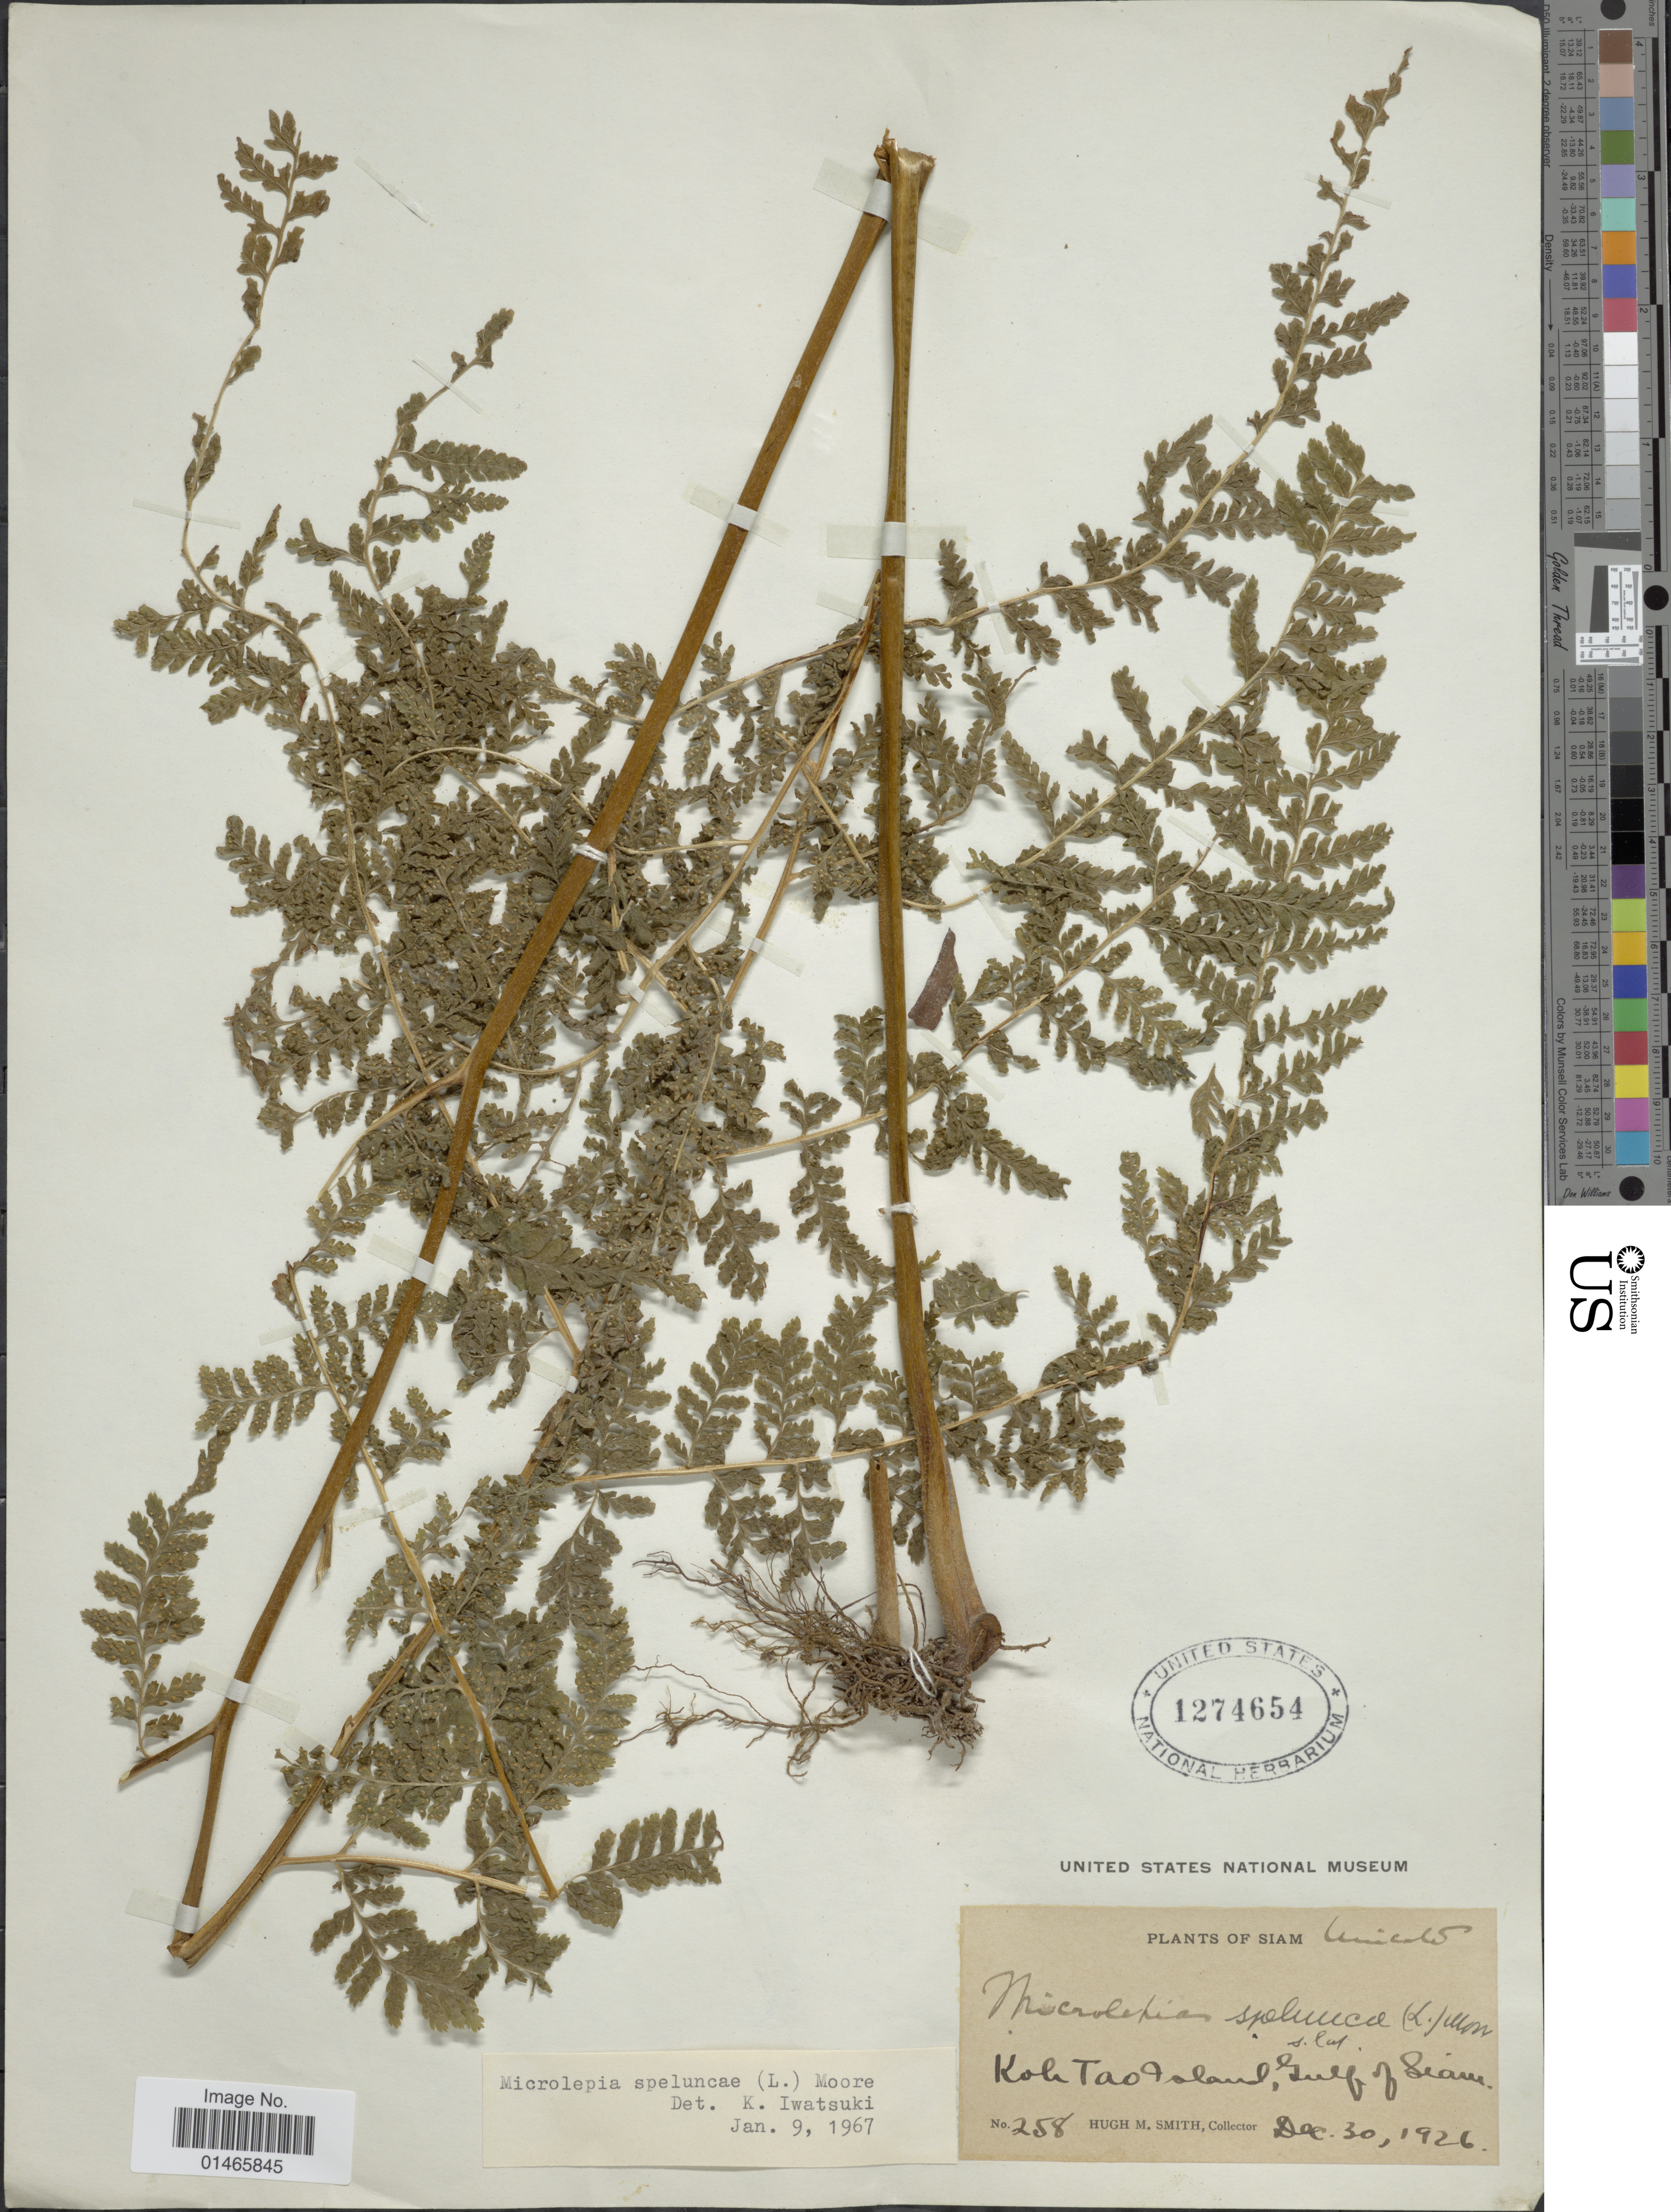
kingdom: Plantae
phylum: Tracheophyta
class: Polypodiopsida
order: Polypodiales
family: Dennstaedtiaceae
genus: Microlepia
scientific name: Microlepia speluncae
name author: (L.) T. Moore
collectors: H. M. Smith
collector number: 258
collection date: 1926-12-30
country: Thailand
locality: Siam, Koh Tao Island, Gulf of Siam.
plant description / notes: No precise locality correction needed.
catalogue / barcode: US 1274654